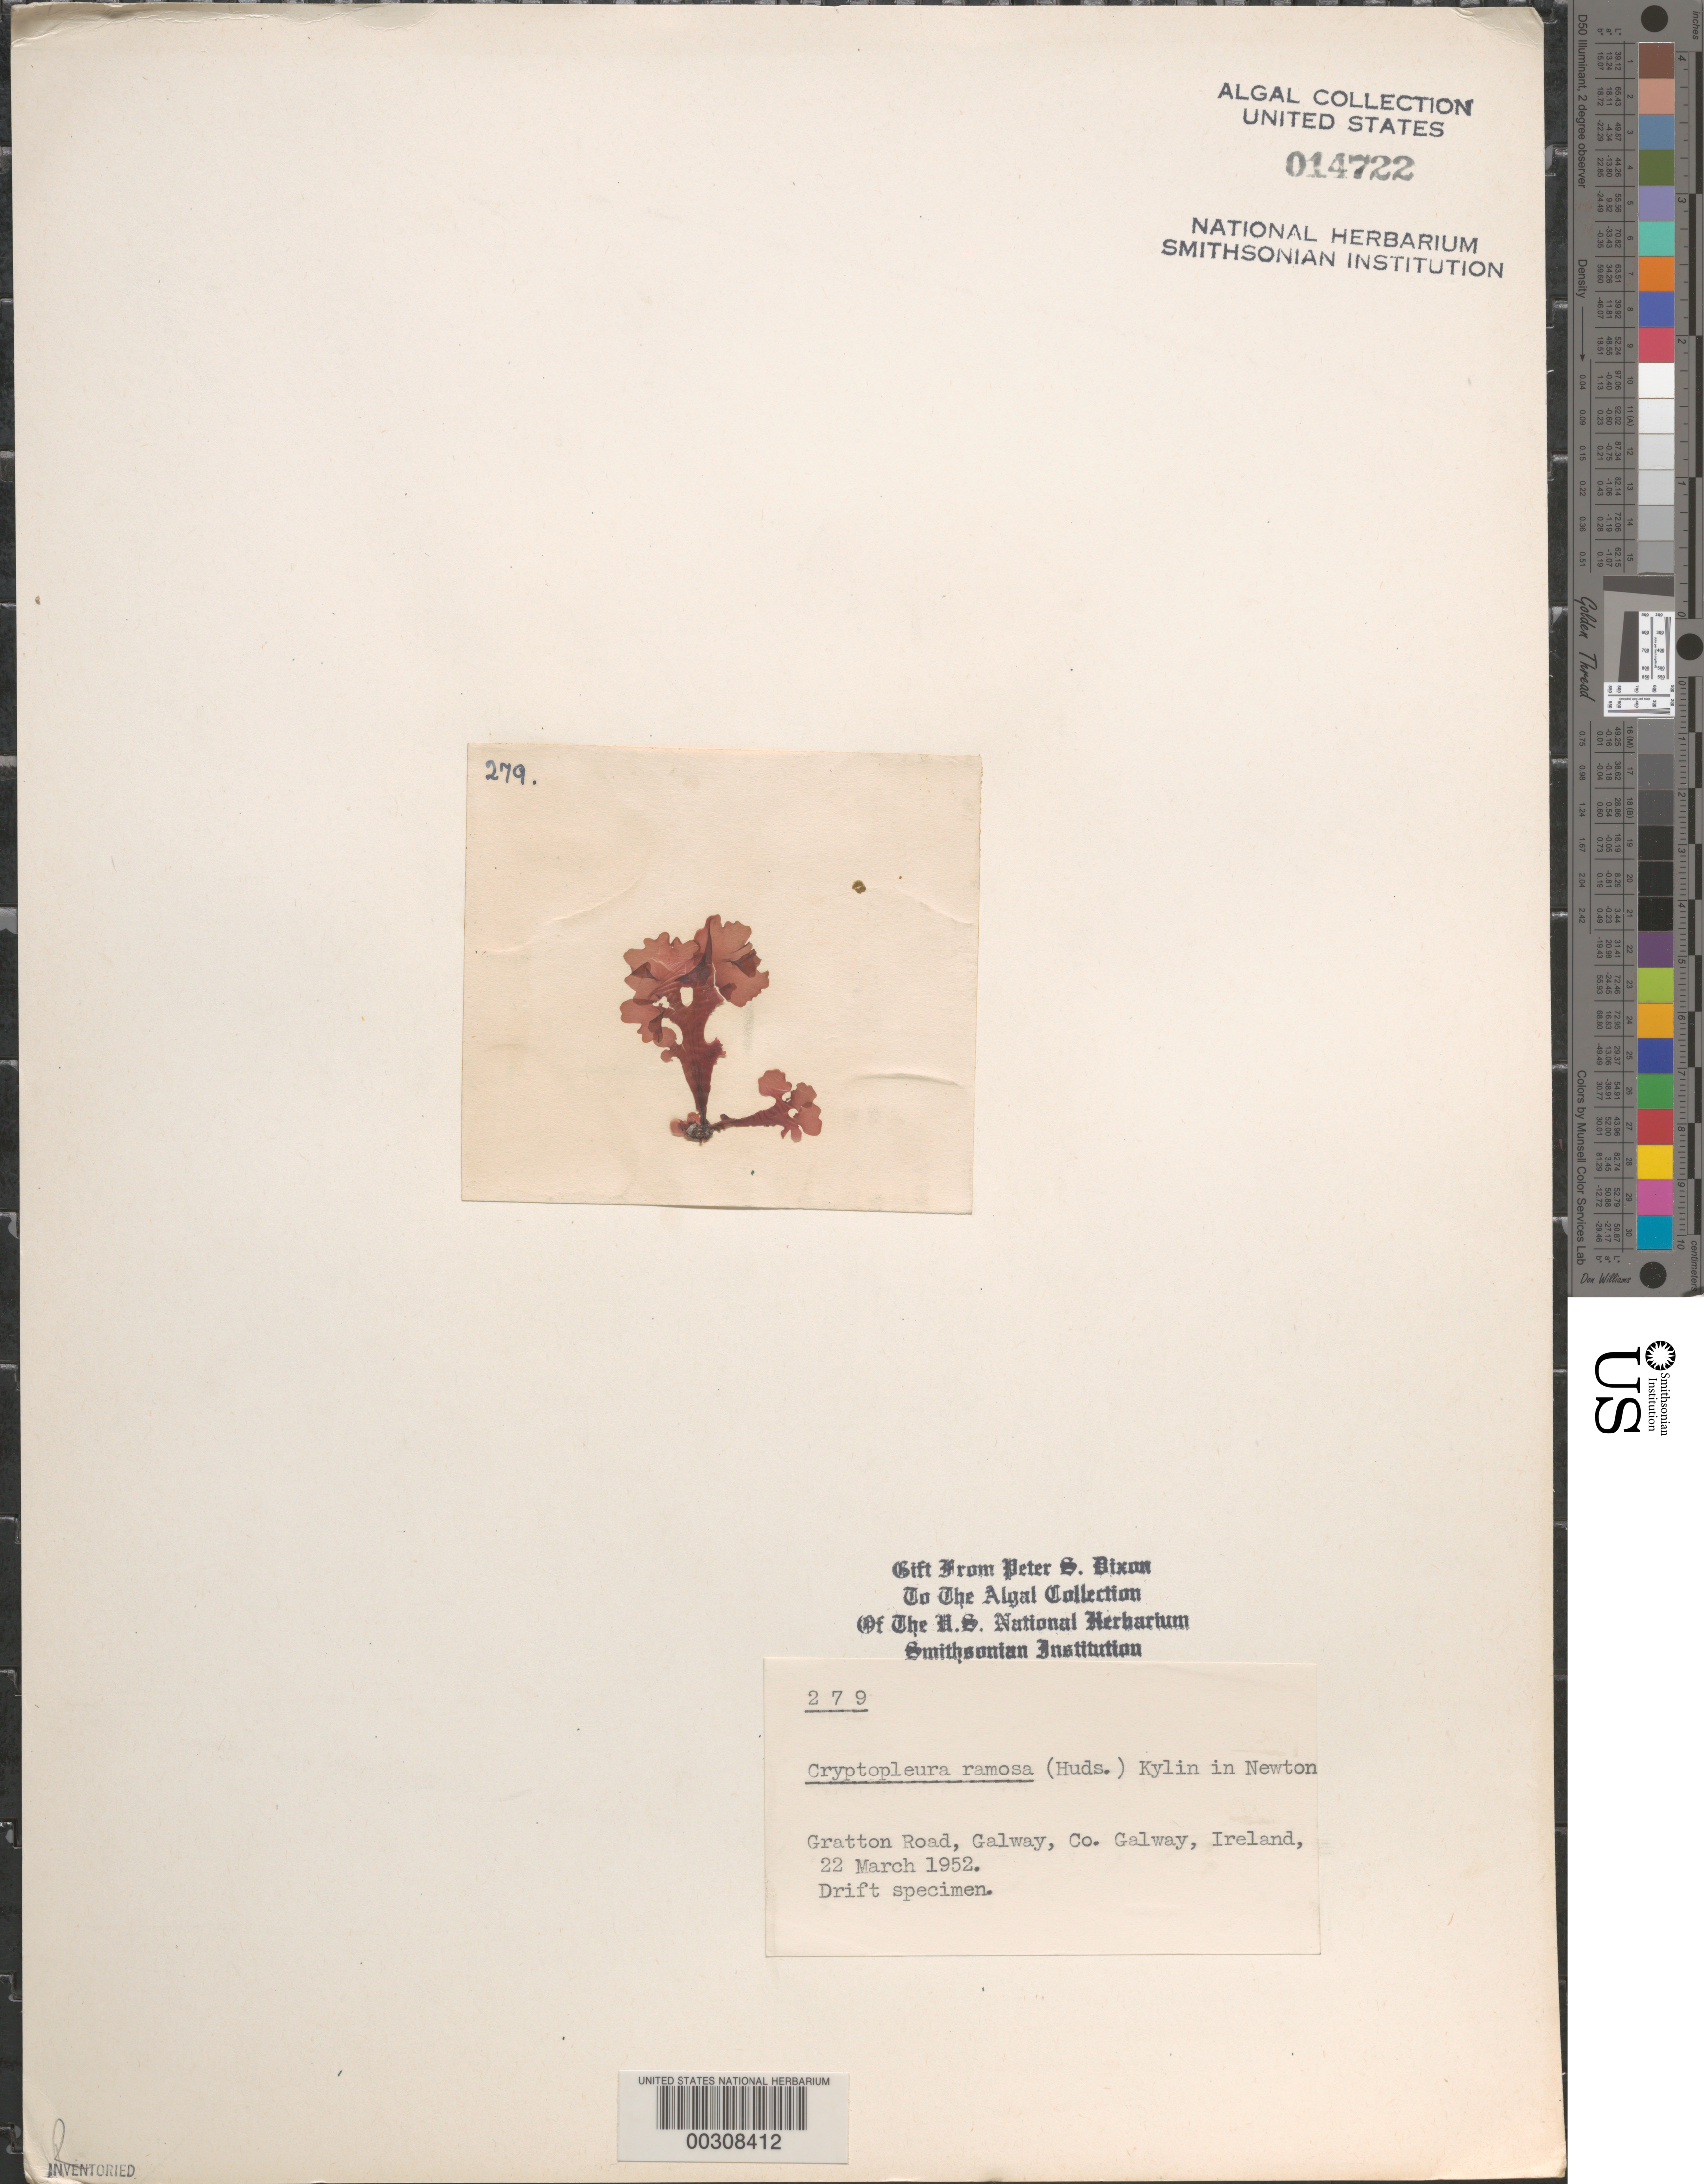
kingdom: Plantae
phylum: Rhodophyta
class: Florideophyceae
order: Ceramiales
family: Delesseriaceae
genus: Cryptopleura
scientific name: Cryptopleura ramosa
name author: (Huds.) L.M. Newton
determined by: Dixon, P. S.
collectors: P. S. Dixon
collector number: PSD 279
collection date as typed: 22 Mar 1952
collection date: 1952-03-22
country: Ireland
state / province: Connaught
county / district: Galway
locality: Gratton Road, Galway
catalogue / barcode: US 14722